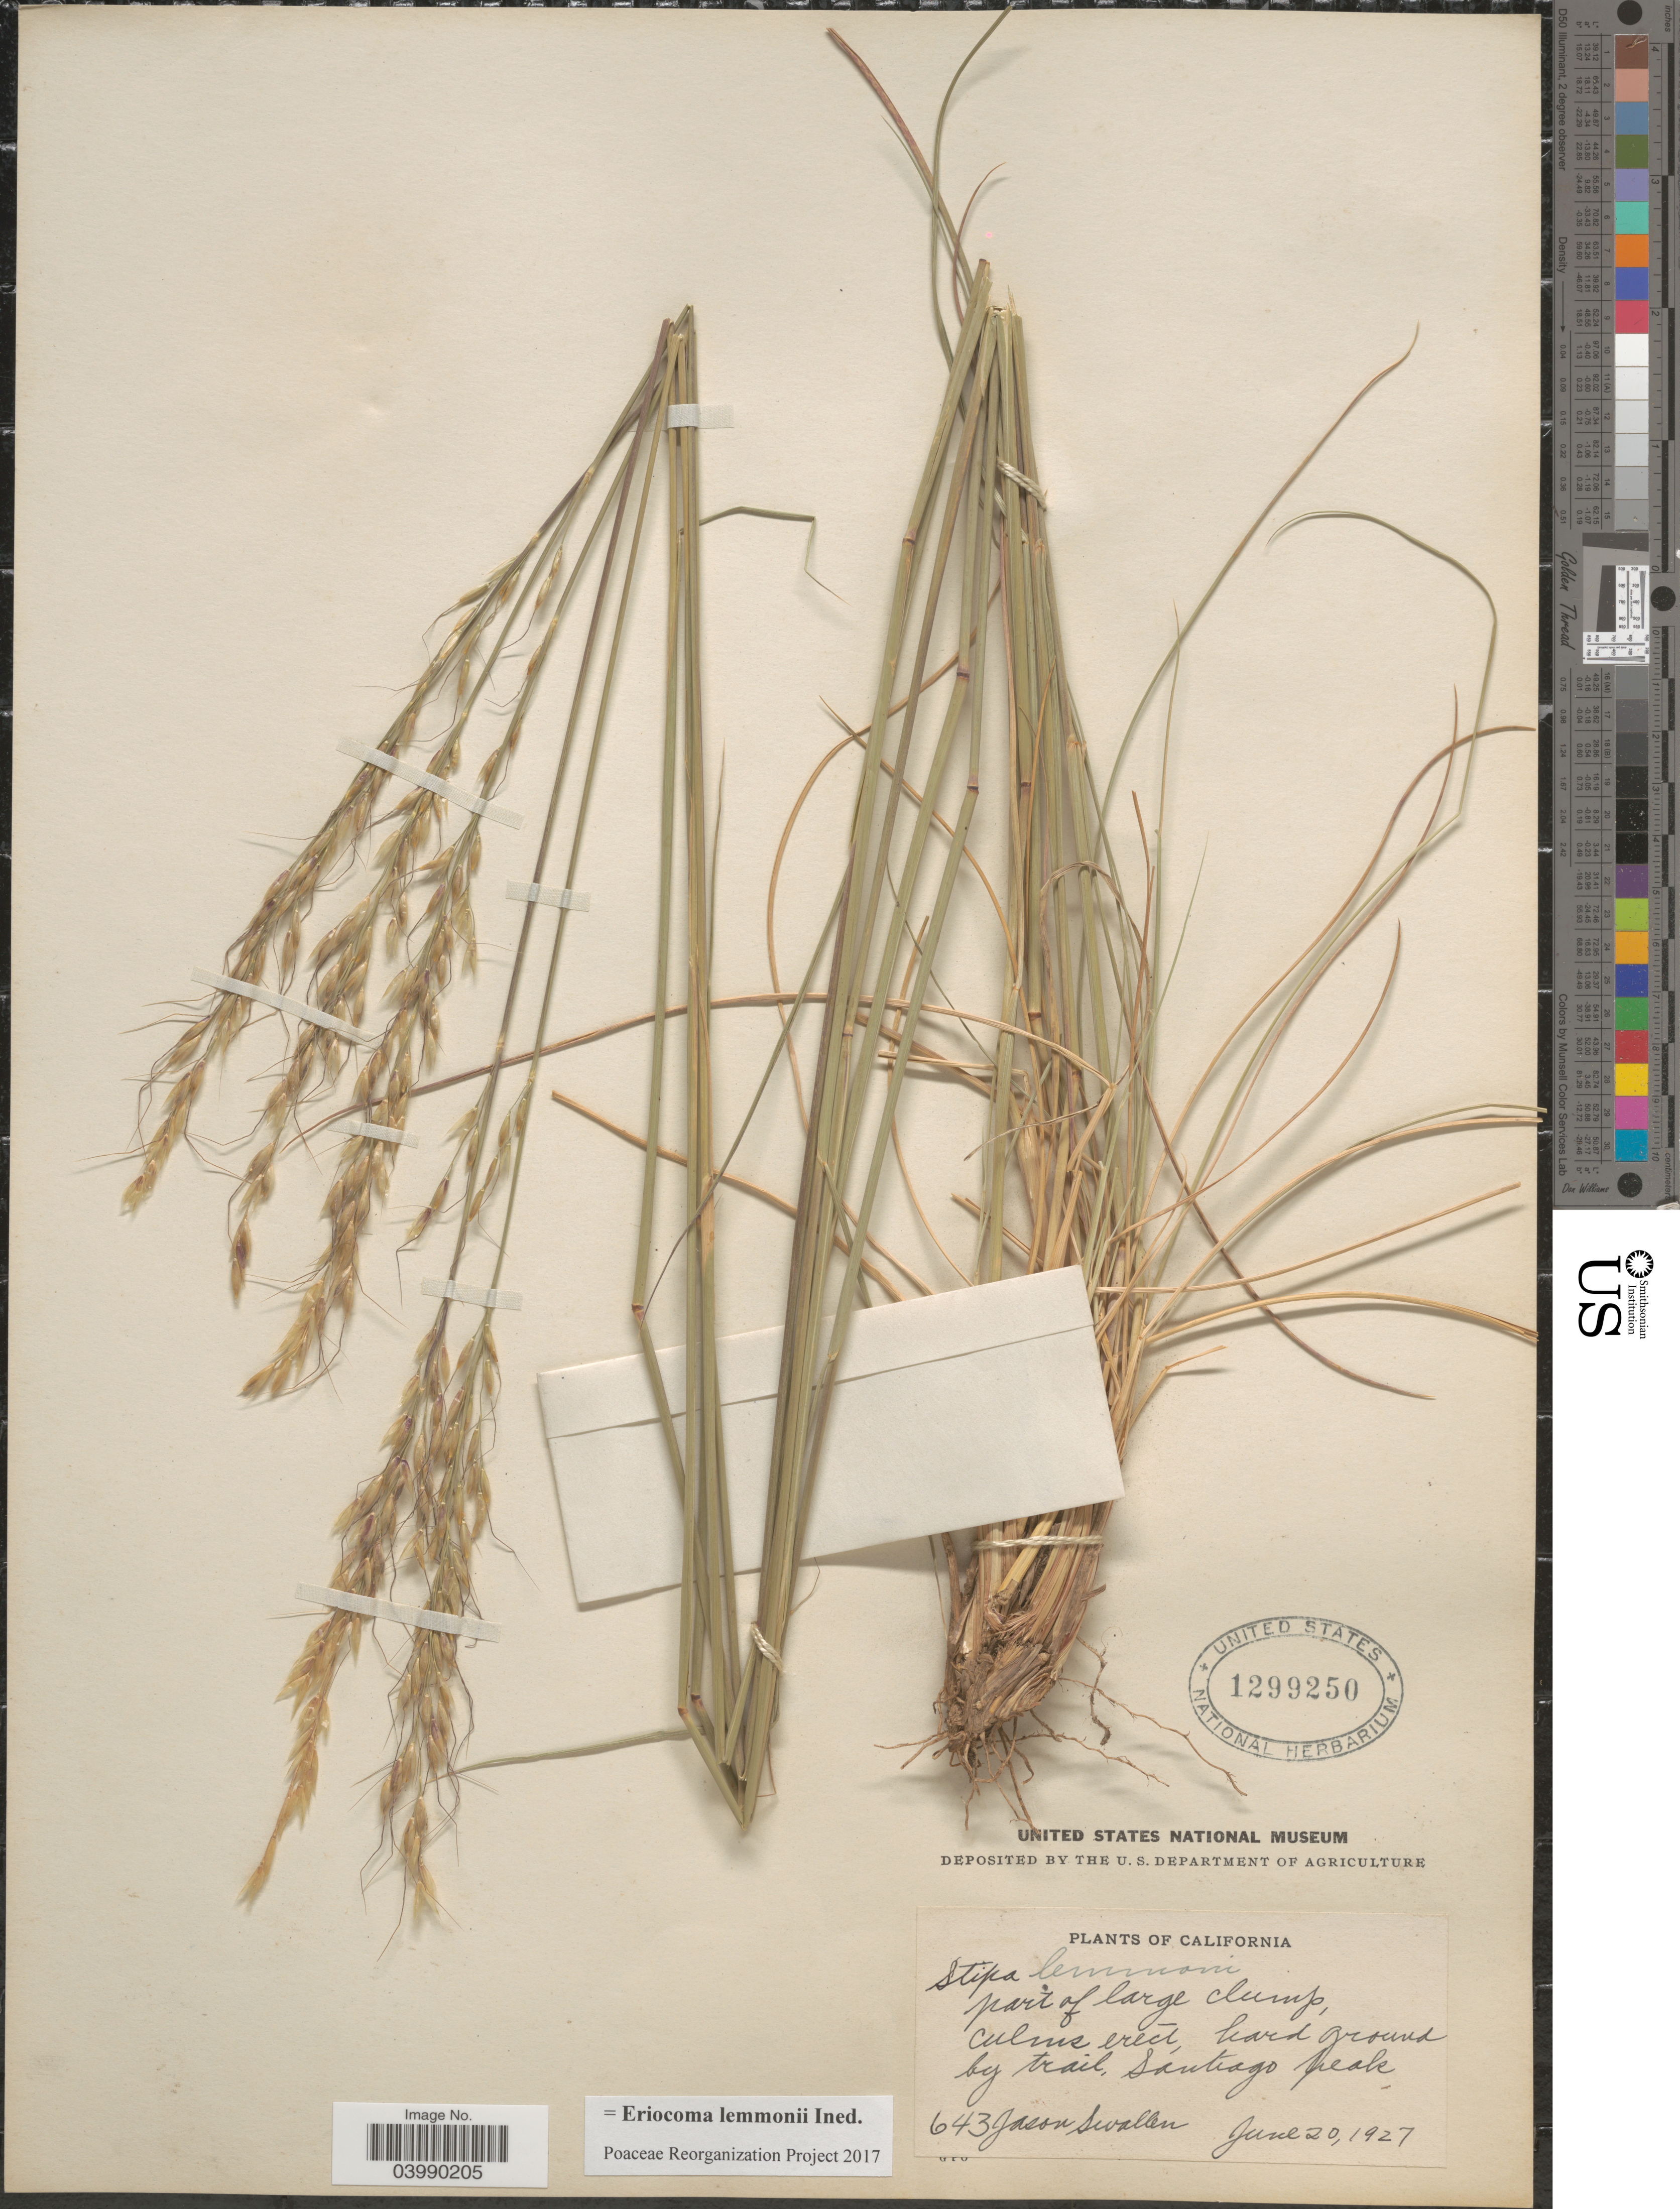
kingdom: Plantae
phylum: Tracheophyta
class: Liliopsida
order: Poales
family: Poaceae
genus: Eriocoma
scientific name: Eriocoma lemmonii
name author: (Vasey) Romasch.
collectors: J. R. Swallen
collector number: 643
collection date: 1927-06-20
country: United States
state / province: California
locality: Santiago peak.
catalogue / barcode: US 1299250